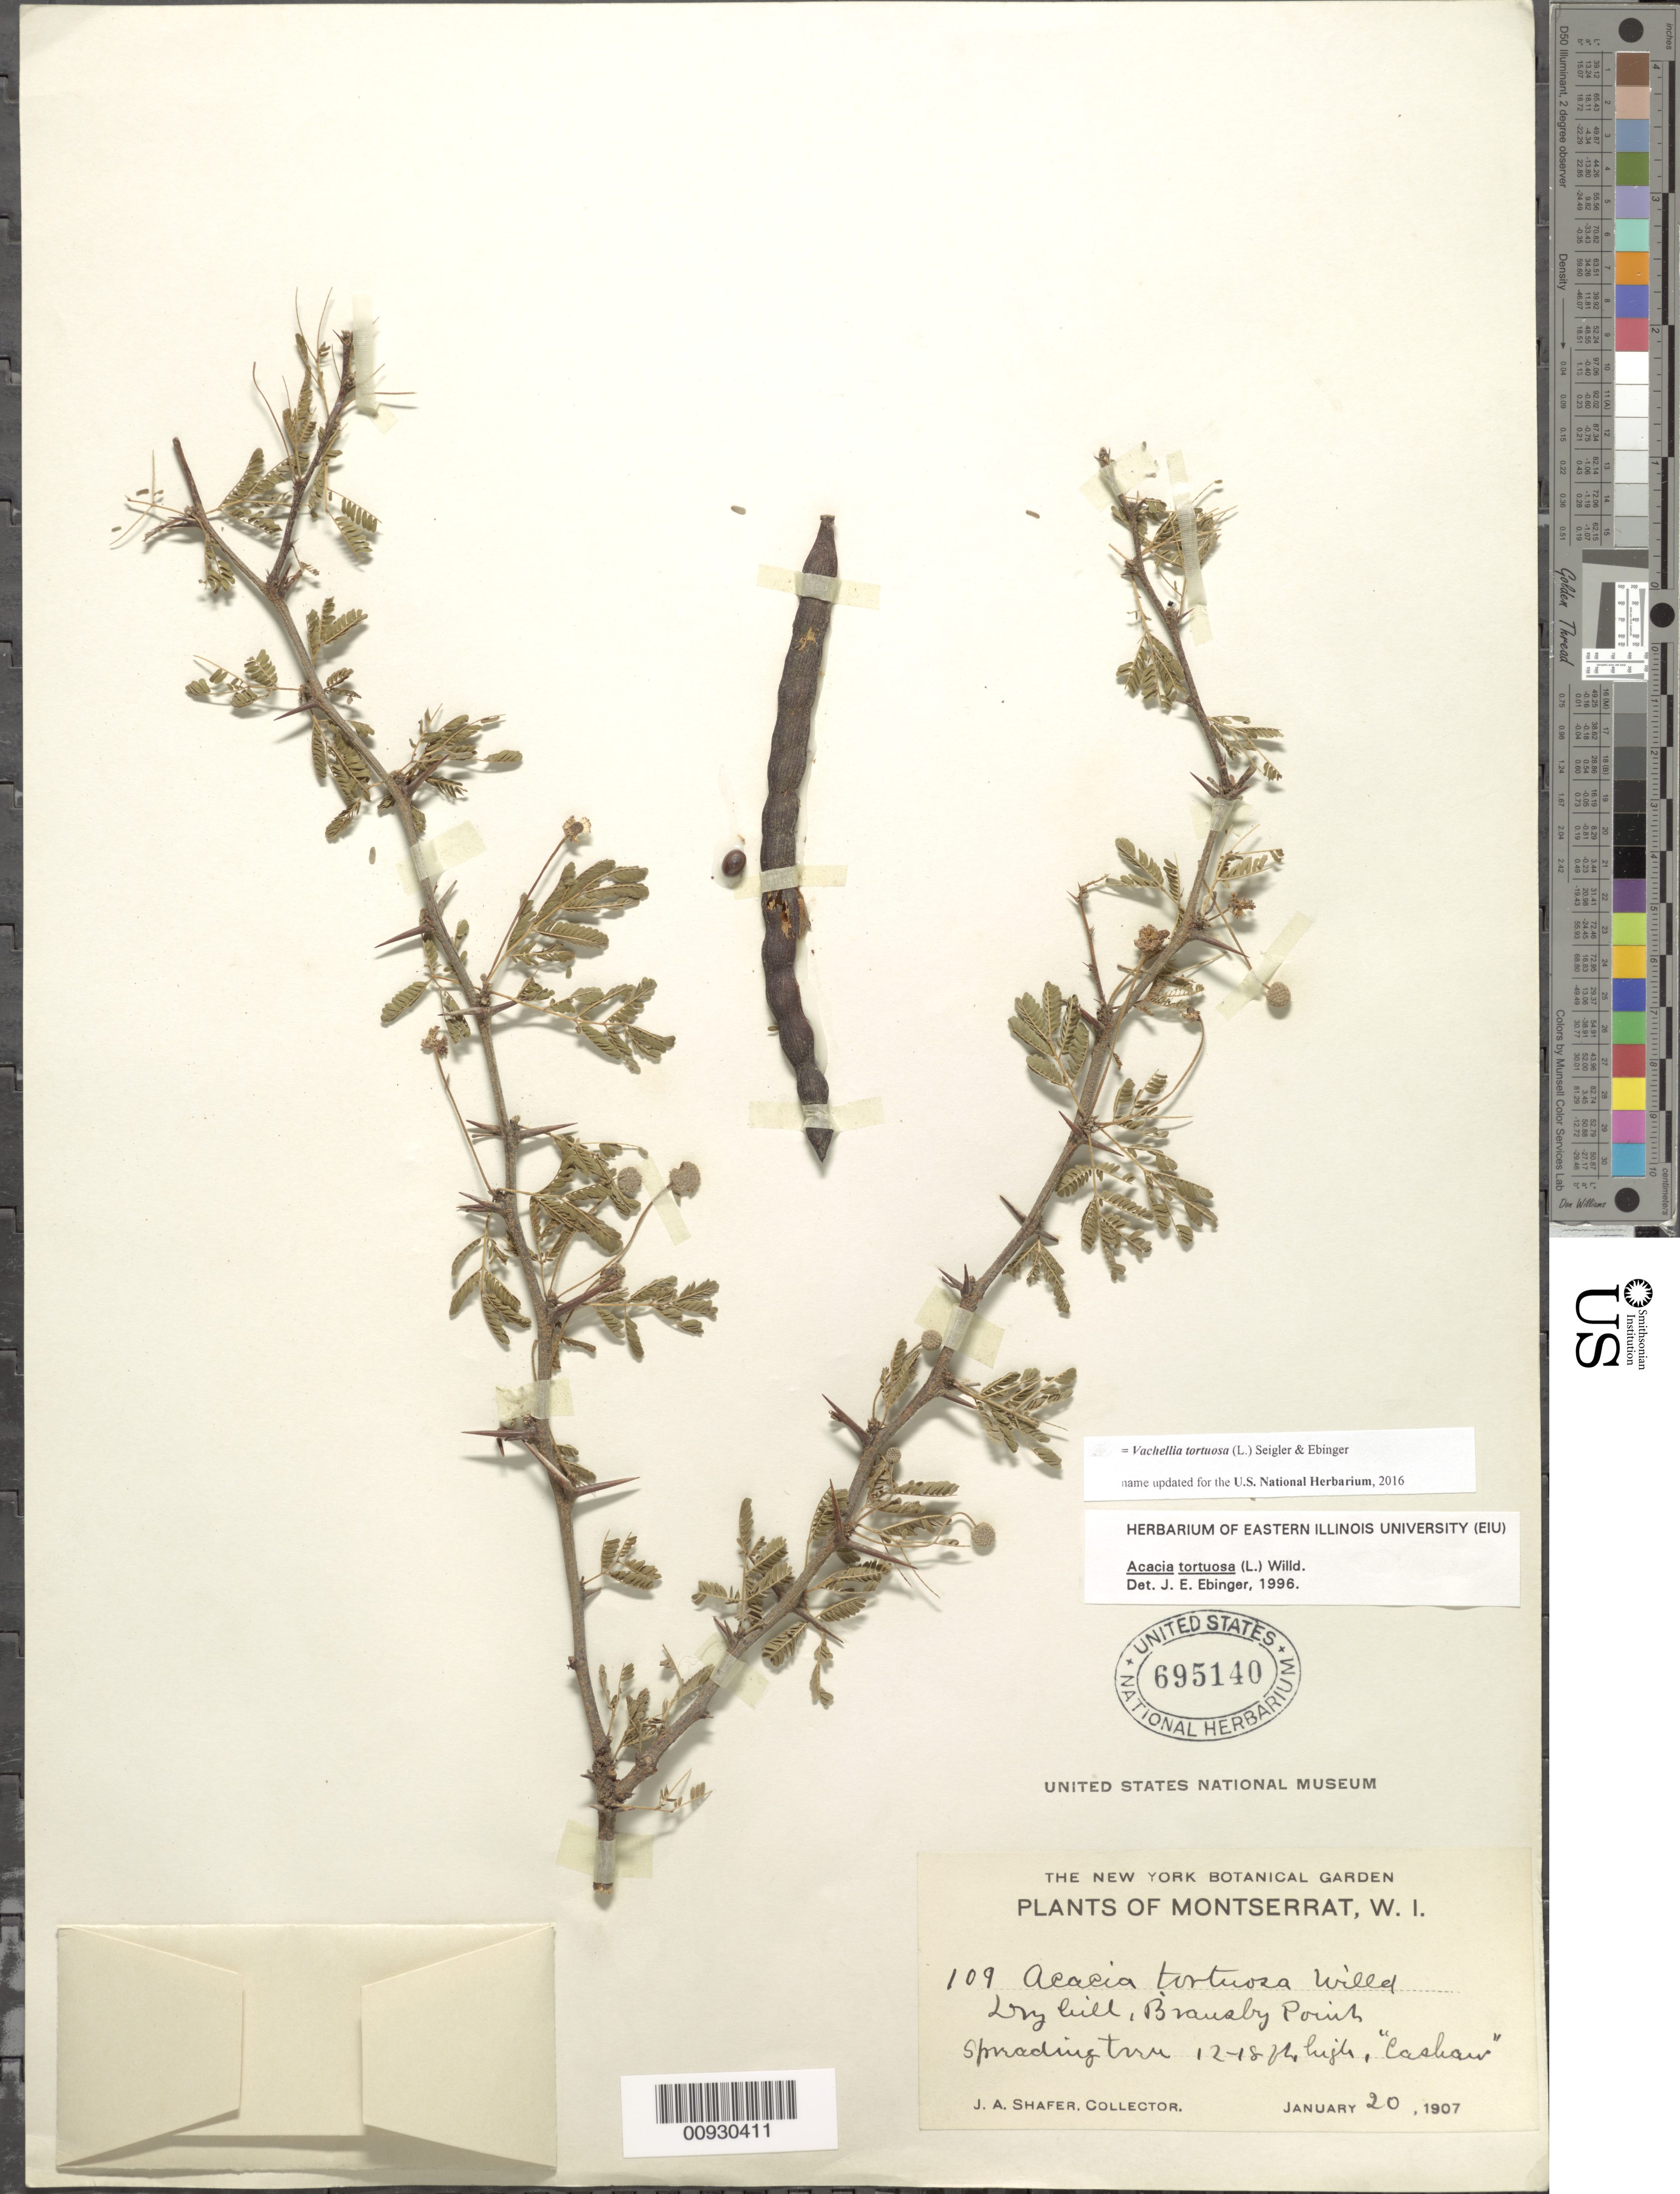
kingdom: Plantae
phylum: Tracheophyta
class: Magnoliopsida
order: Fabales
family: Fabaceae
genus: Vachellia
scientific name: Vachellia tortuosa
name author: (L.) Seigler & Ebinger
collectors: J. A. Shafer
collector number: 109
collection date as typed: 20 Jan 1907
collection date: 1907-01-20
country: Montserrat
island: Montserrat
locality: Birausby Point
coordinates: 0 N, 0 E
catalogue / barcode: US 695140